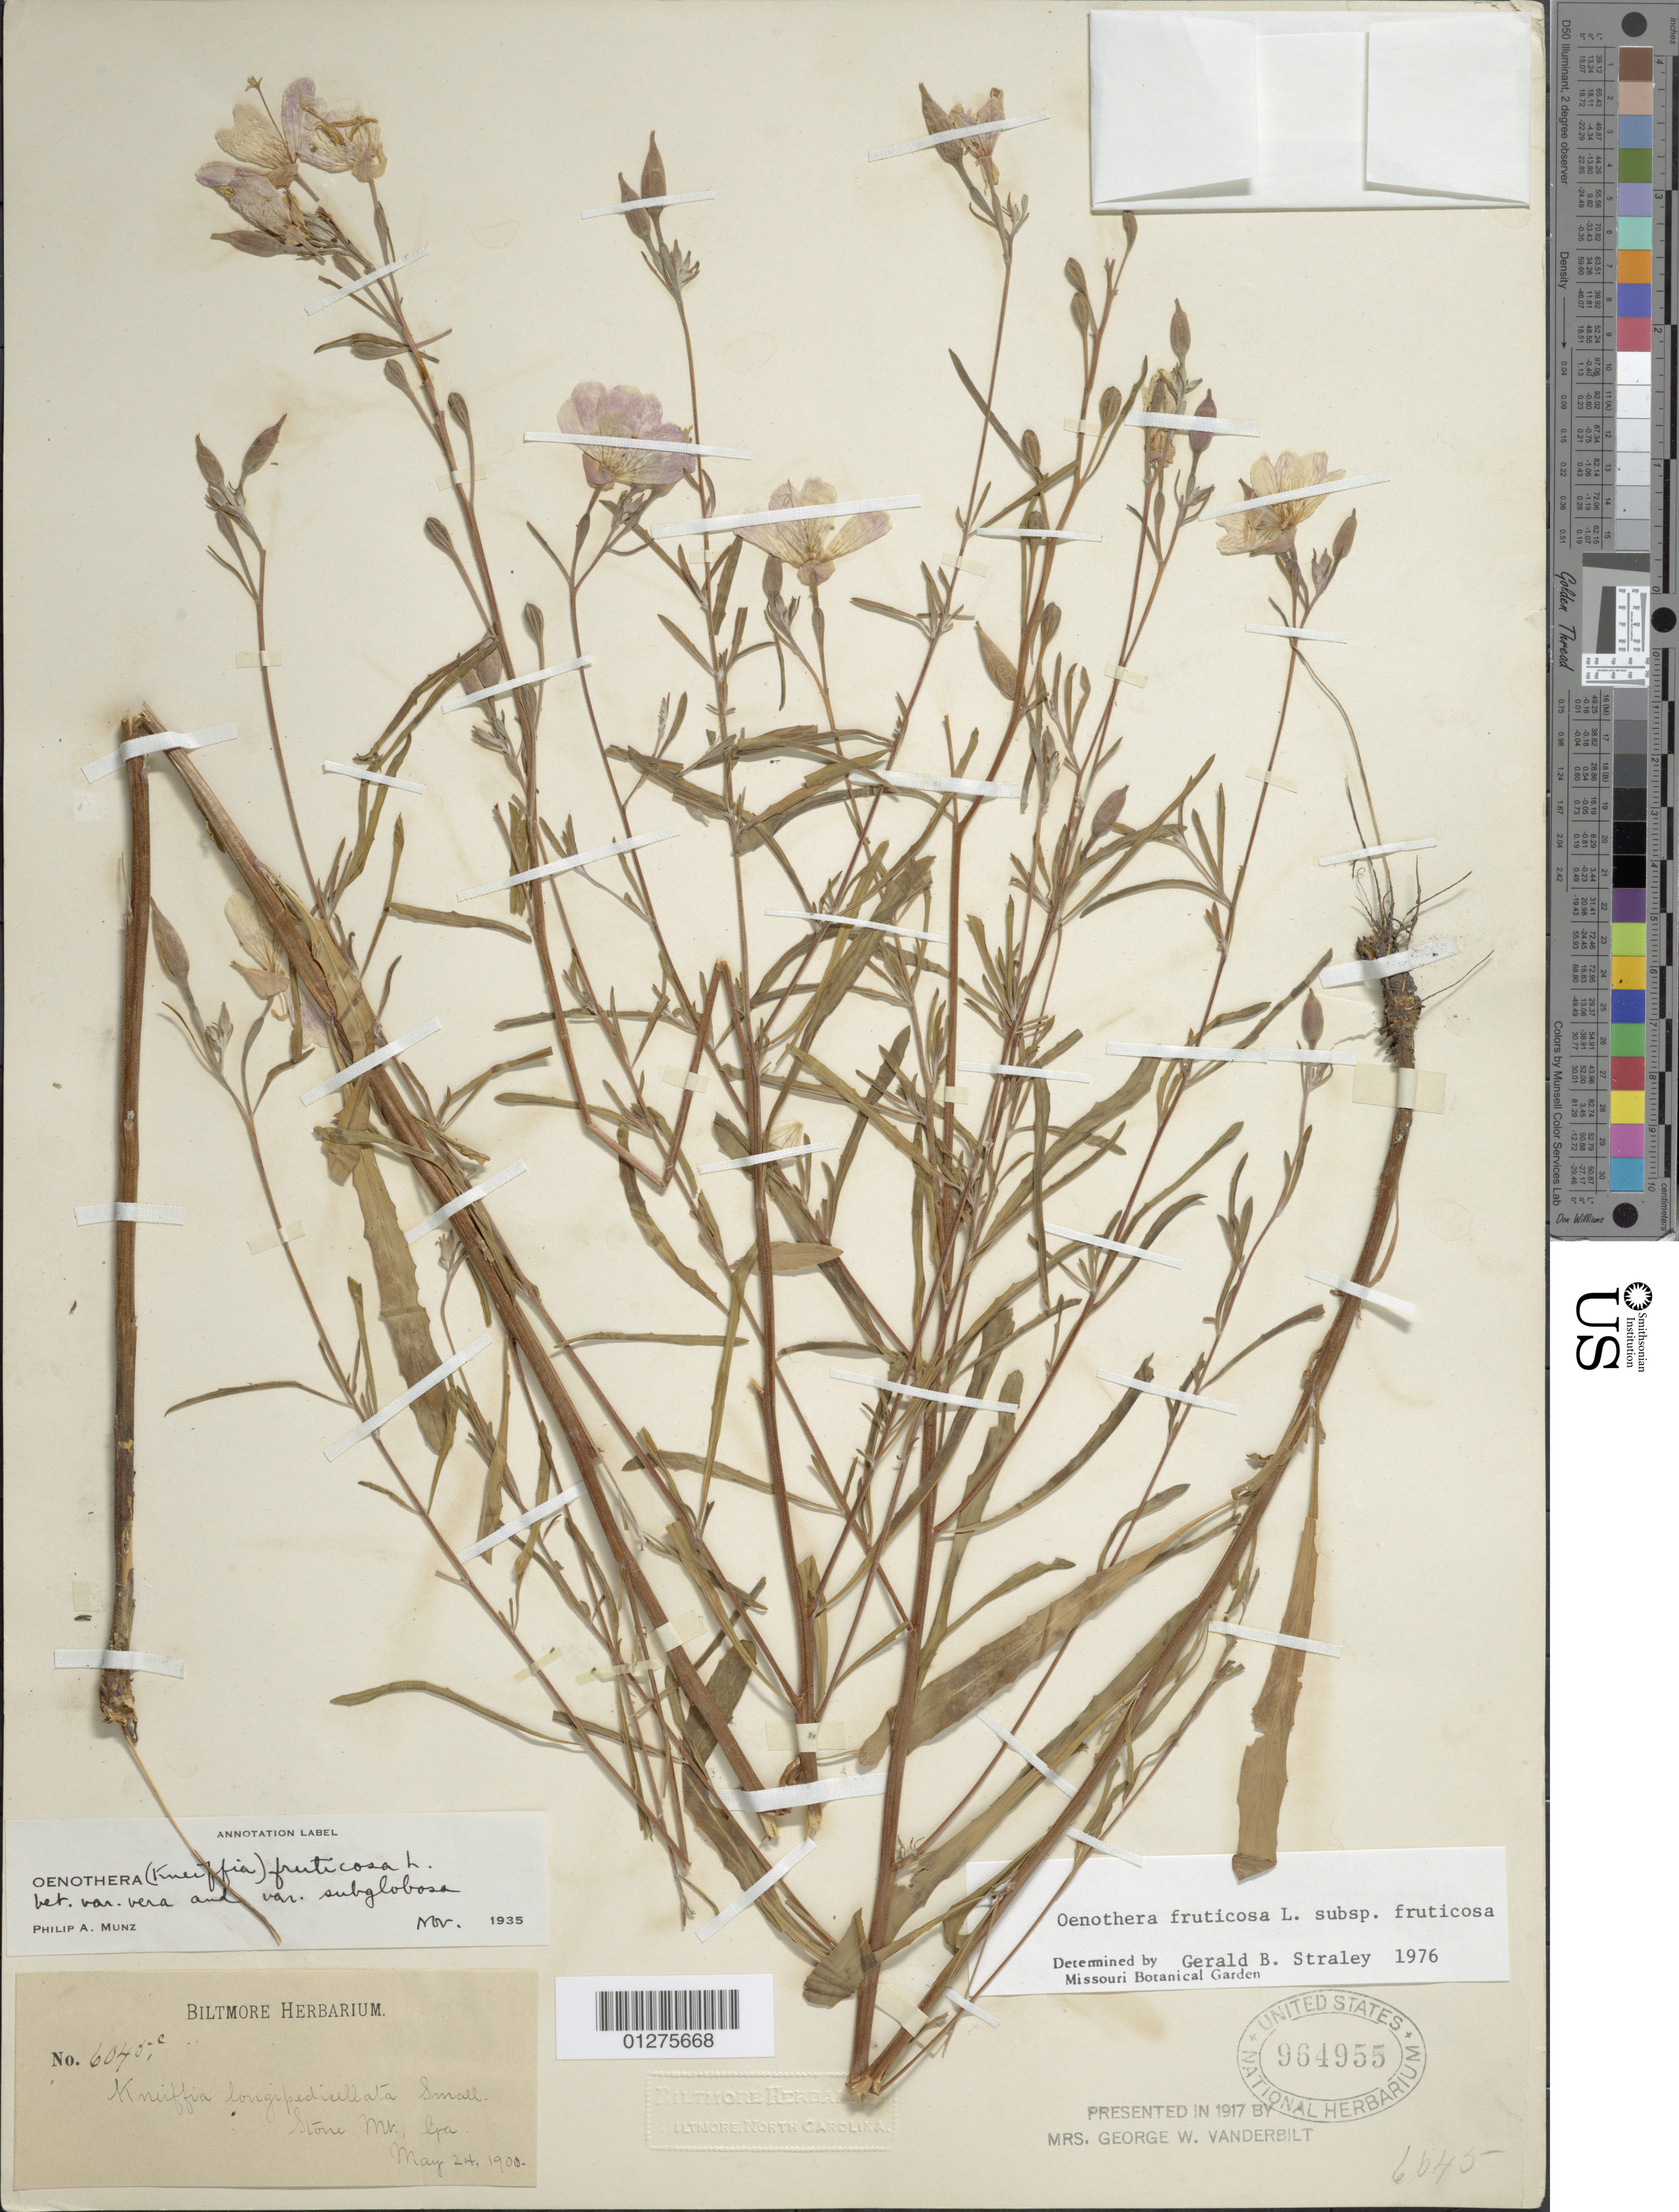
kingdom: Plantae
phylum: Tracheophyta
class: Magnoliopsida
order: Myrtales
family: Onagraceae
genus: Oenothera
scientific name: Oenothera fruticosa subsp. fruticosa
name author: L.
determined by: Straley, G. B.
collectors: ex herb. Biltmore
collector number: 6045c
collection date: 1900-05-24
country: United States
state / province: Georgia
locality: Stone Mt.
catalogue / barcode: US 964955